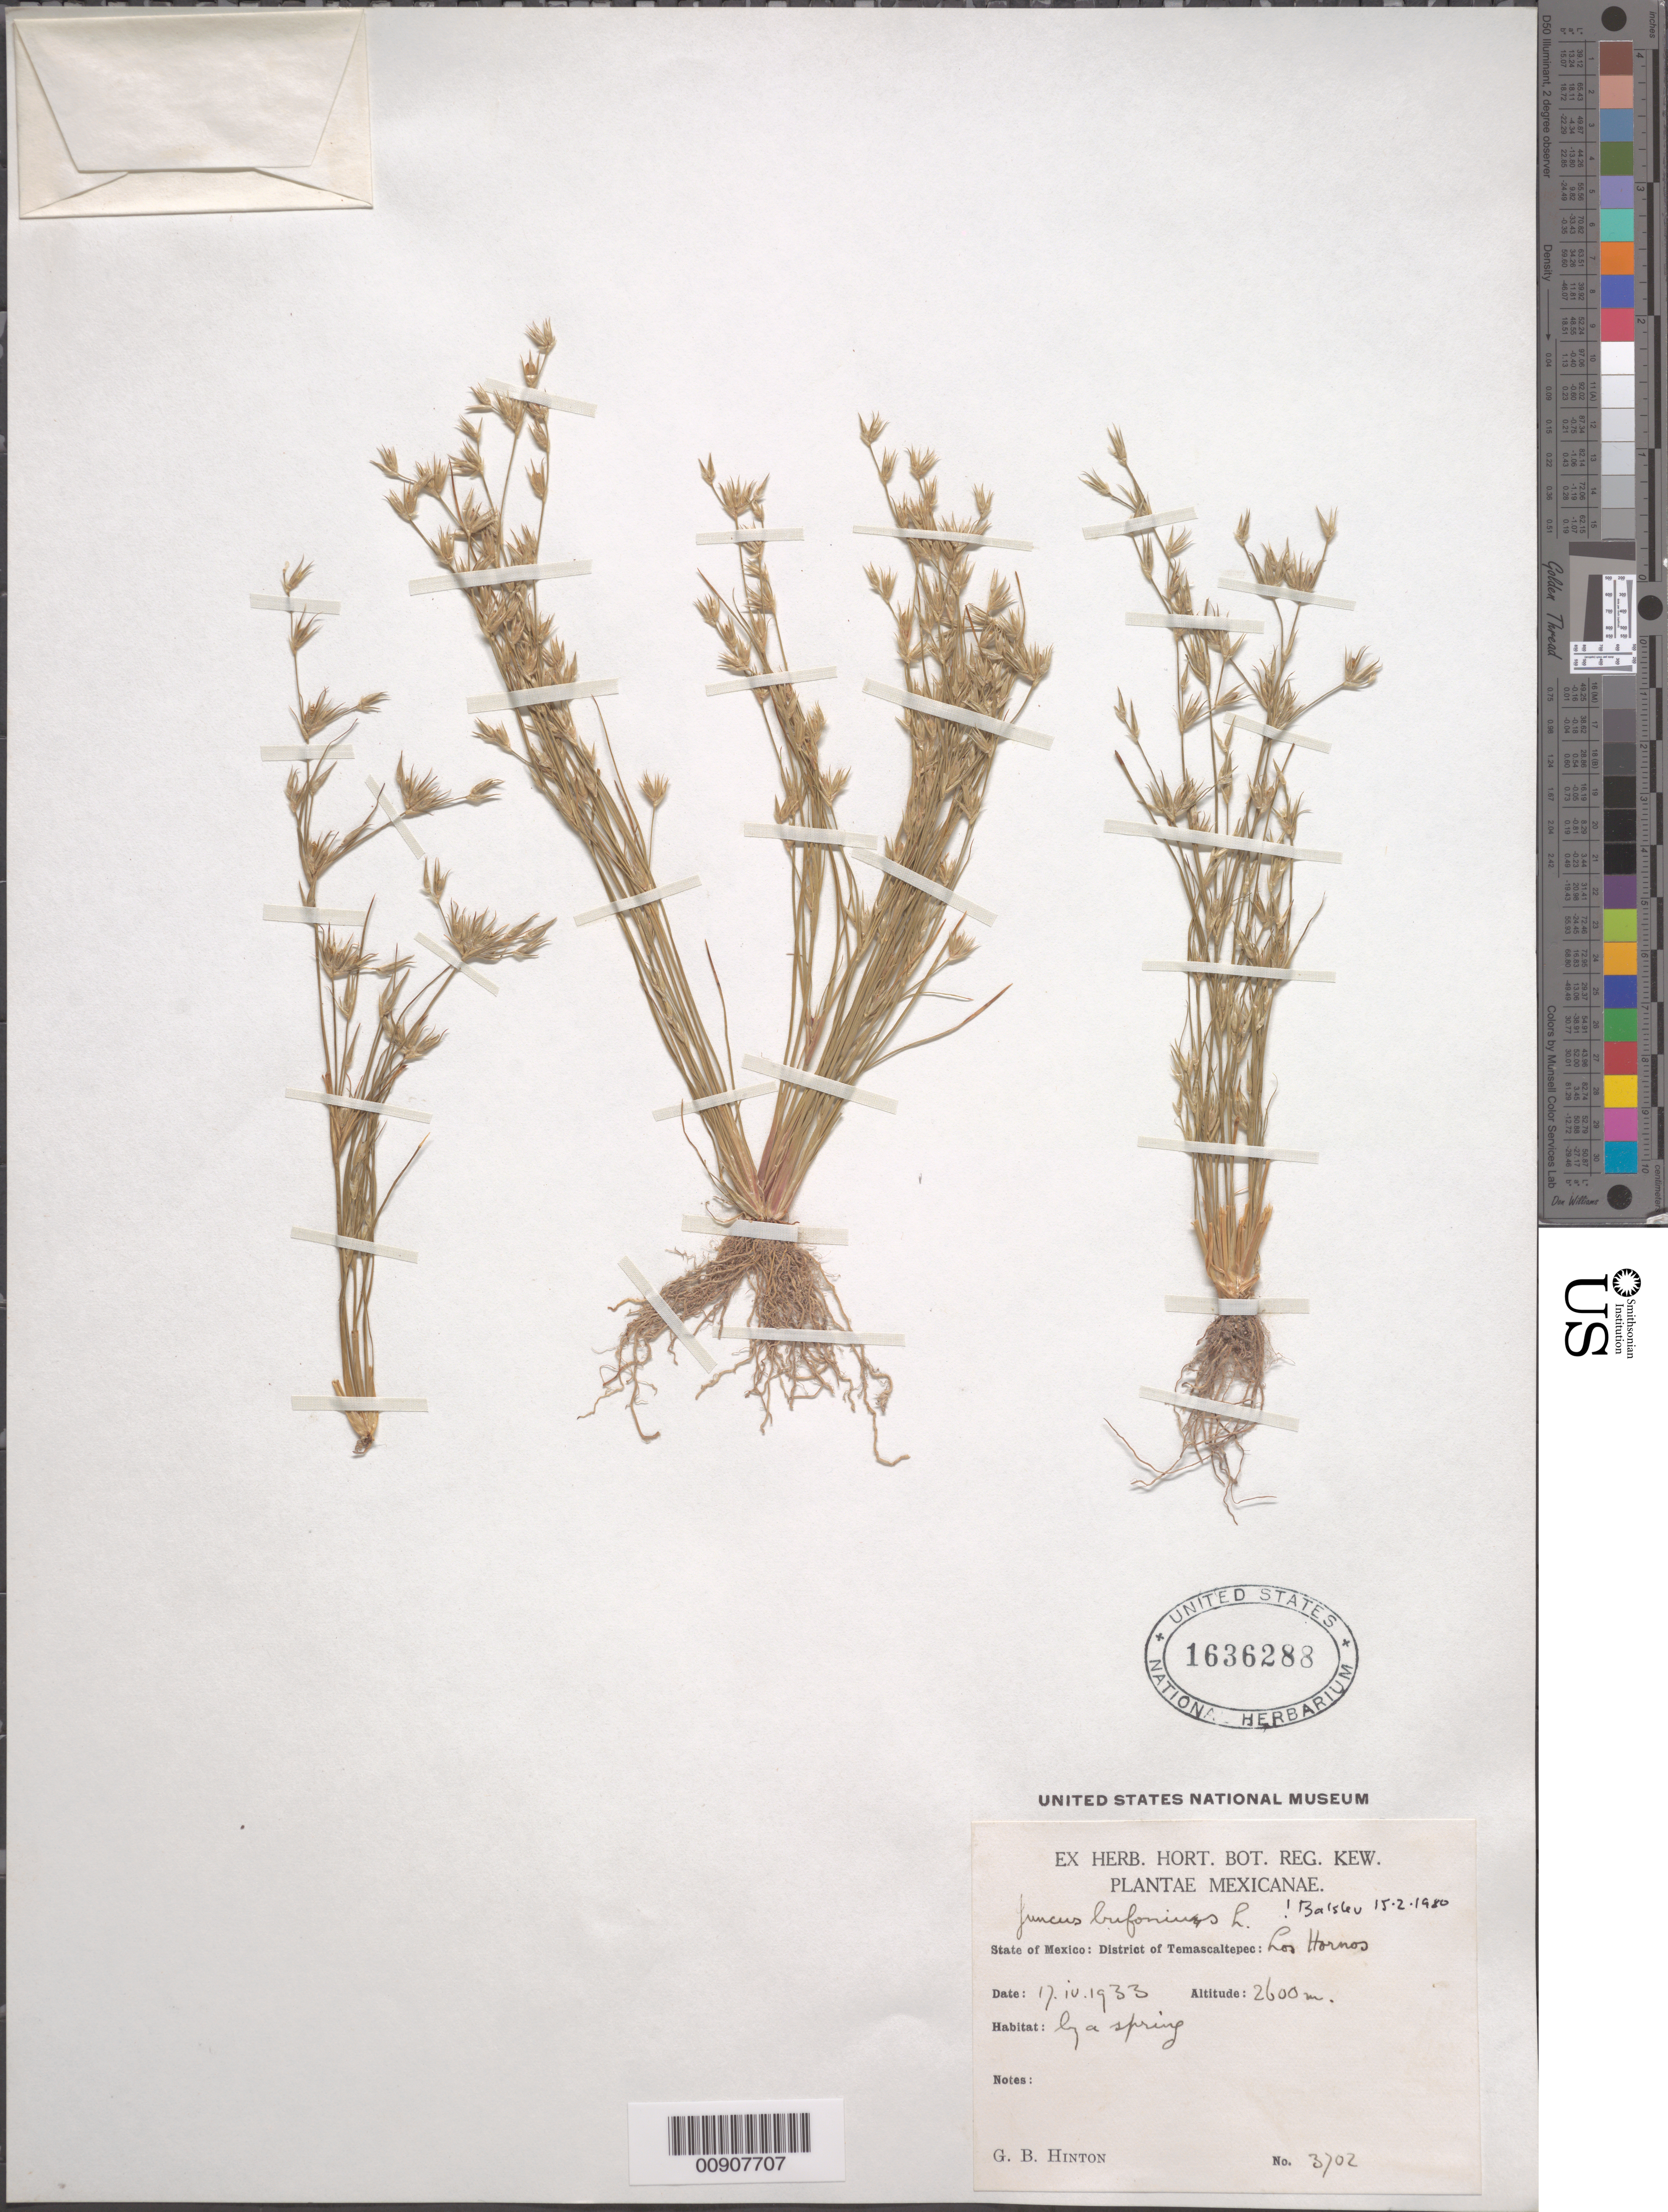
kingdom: Plantae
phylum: Tracheophyta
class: Liliopsida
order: Poales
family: Juncaceae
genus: Juncus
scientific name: Juncus bufonius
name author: L.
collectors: G. B. Hinton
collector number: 3702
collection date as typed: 17 Apr 1933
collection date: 1933-04-17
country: Mexico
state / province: México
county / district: Temascaltepec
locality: State of Mexico: District of Temascaltepec: Los Hornos.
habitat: By a spring.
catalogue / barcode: US 1636288